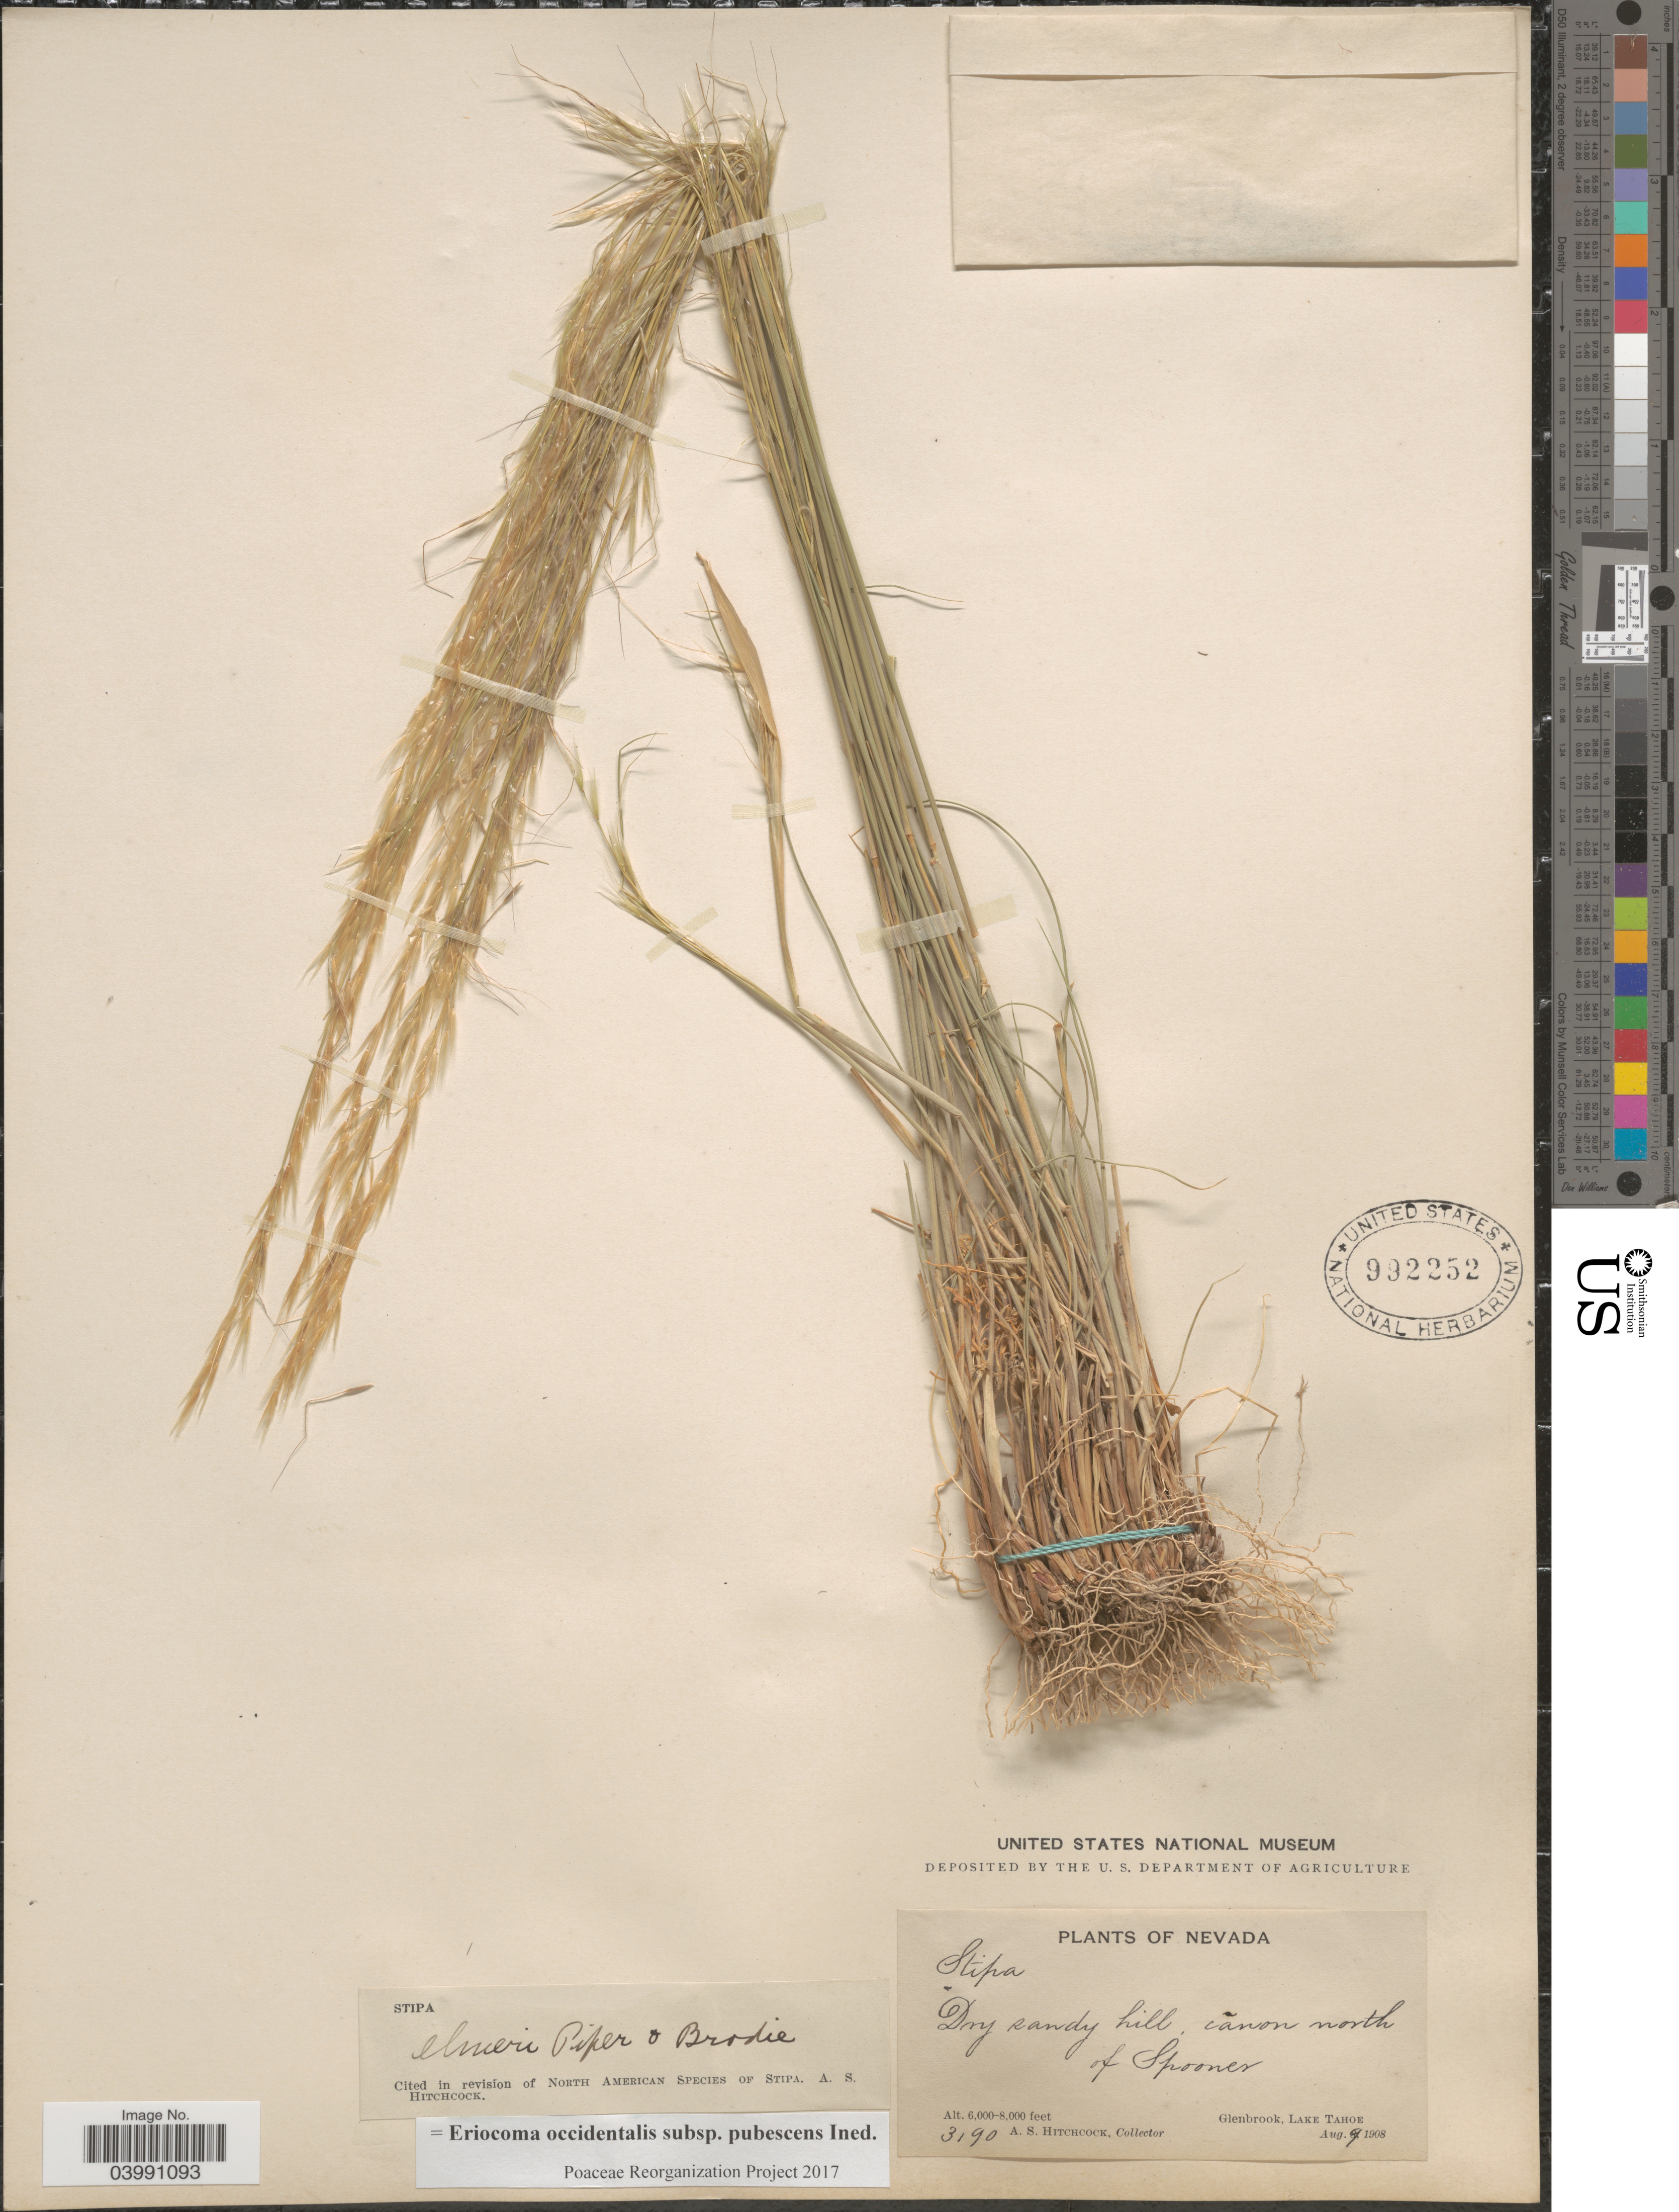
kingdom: Plantae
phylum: Tracheophyta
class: Liliopsida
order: Poales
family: Poaceae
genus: Eriocoma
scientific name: Eriocoma occidentalis subsp. pubescens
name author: (Vasey) Romasch.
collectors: A. S. Hitchcock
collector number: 3190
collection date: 1908-08-09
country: United States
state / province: Nevada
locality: Dry sandy hill, cañon north of Spooner. Glenbrook, Lake Tahoe.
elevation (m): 1829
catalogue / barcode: US 992252